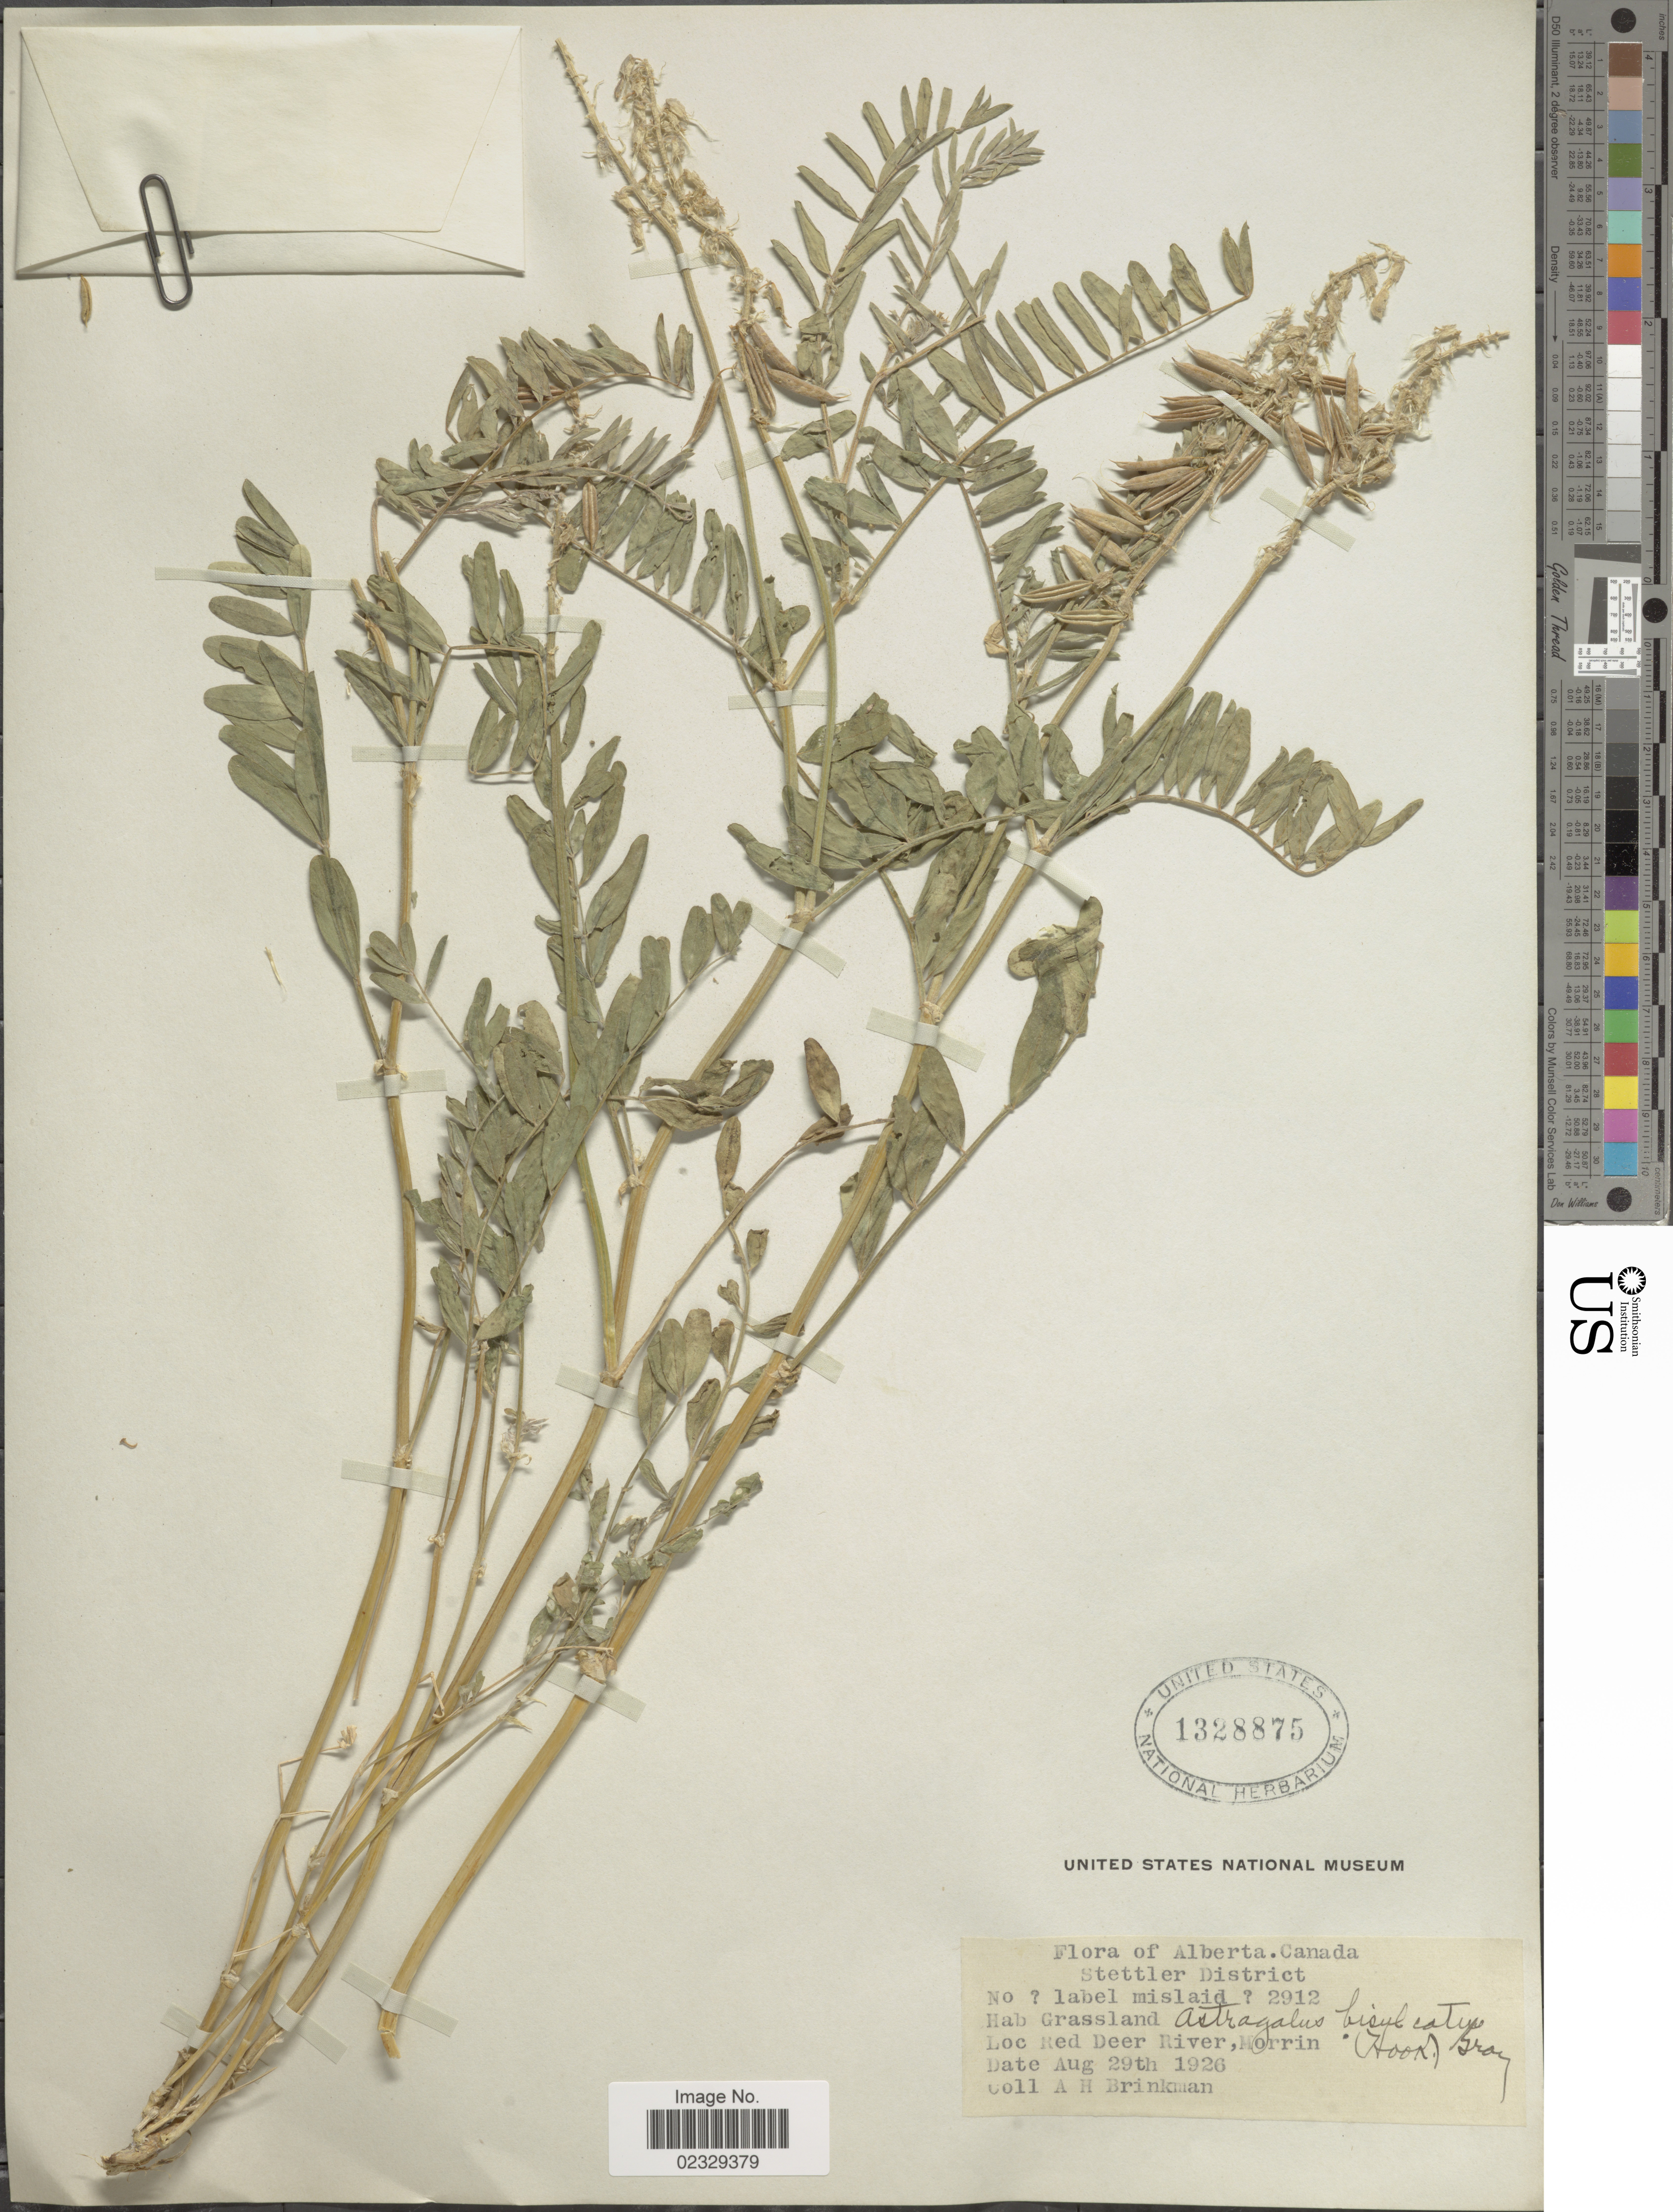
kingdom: Plantae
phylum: Tracheophyta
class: Magnoliopsida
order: Fabales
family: Fabaceae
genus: Astragalus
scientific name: Astragalus bisulcatus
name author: (Hook.) A. Gray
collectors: A. Brinkman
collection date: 1926-08-29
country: Canada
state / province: Alberta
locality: Stettler District, Grassland, Red Deer River, Morrin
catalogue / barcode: US 1328875